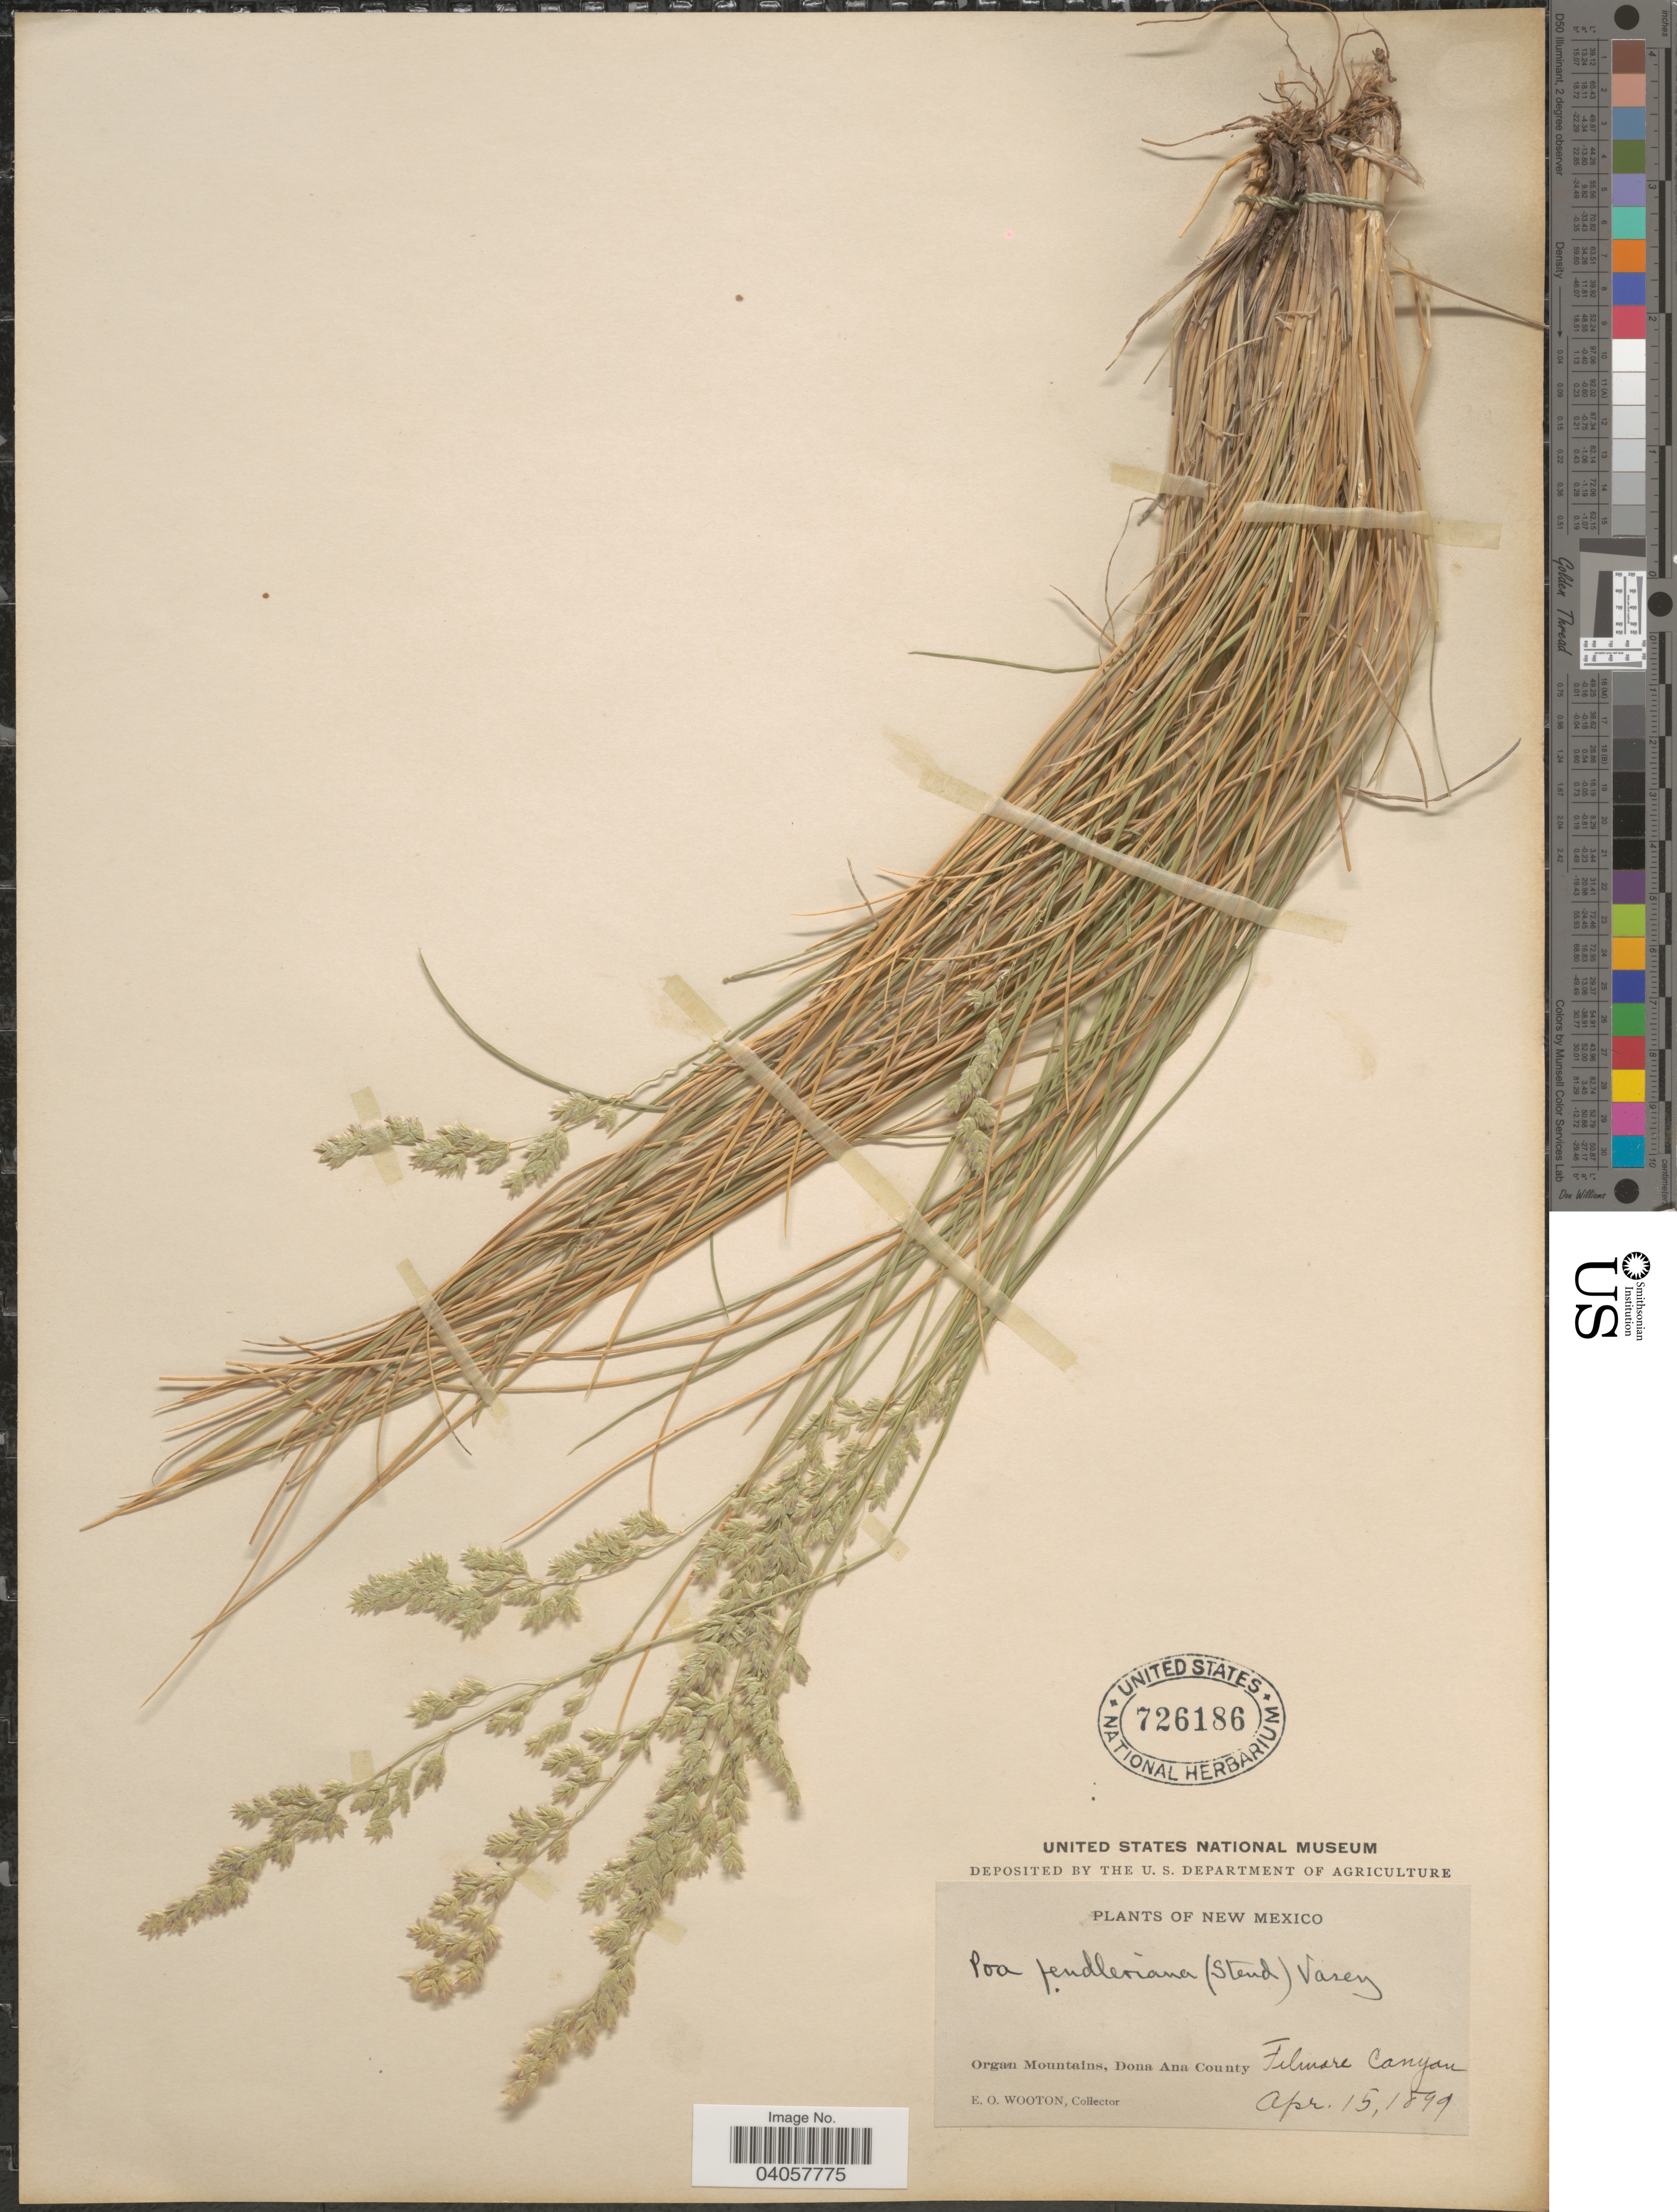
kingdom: Plantae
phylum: Tracheophyta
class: Liliopsida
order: Poales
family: Poaceae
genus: Poa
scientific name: Poa fendleriana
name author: (Steud.) Vasey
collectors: E. O. Wooton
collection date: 1899-04-15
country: United States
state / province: New Mexico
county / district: Dona Ana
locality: Filmore Canyon, Organ Mountains, Doña Ana County.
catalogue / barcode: US 726186